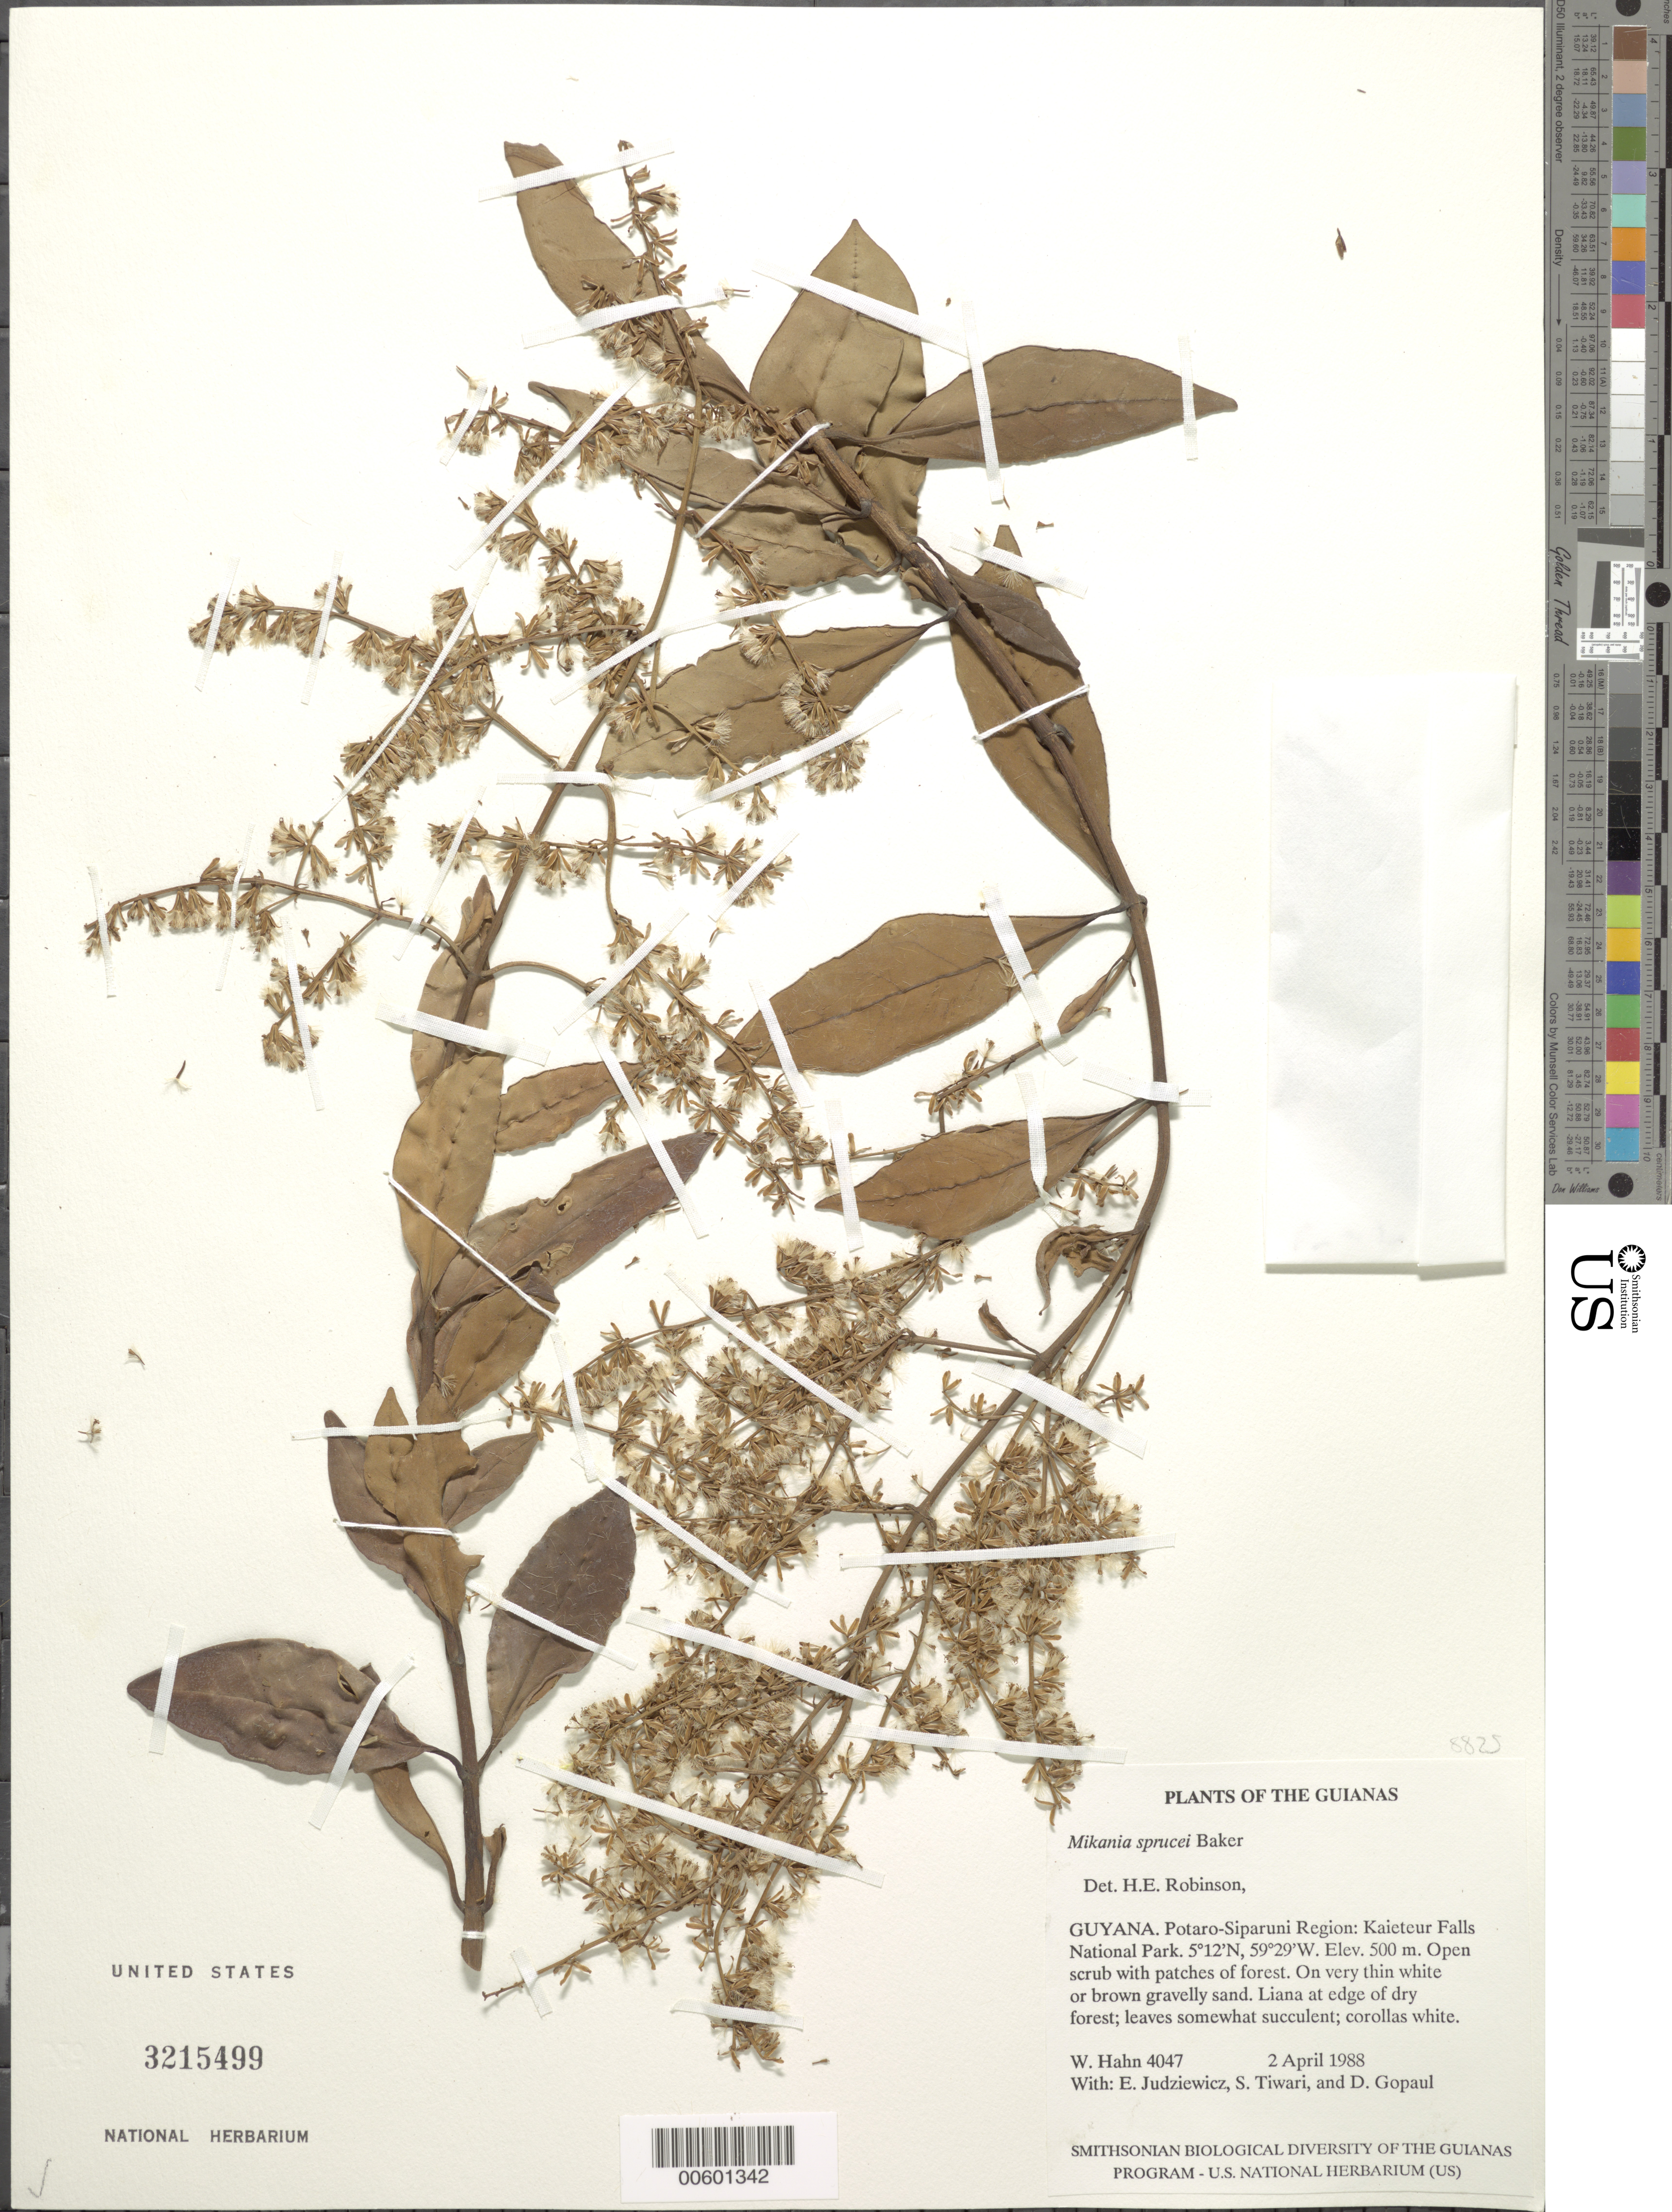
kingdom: Plantae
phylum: Tracheophyta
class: Magnoliopsida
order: Asterales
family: Asteraceae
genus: Mikania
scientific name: Mikania sprucei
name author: Baker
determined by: Robinson, Harold E., (US)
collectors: W. Hahn, E. J. Judziewicz, S. Tiwari & D. Gopaul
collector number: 4047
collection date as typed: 2 April 1988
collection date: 1988-04-02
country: Guyana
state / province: Potaro-Siparuni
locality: Kaieteur Falls National Park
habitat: Open scrub with patches of forest. On very thin white or brown gravelly sand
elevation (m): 500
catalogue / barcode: US 3215499